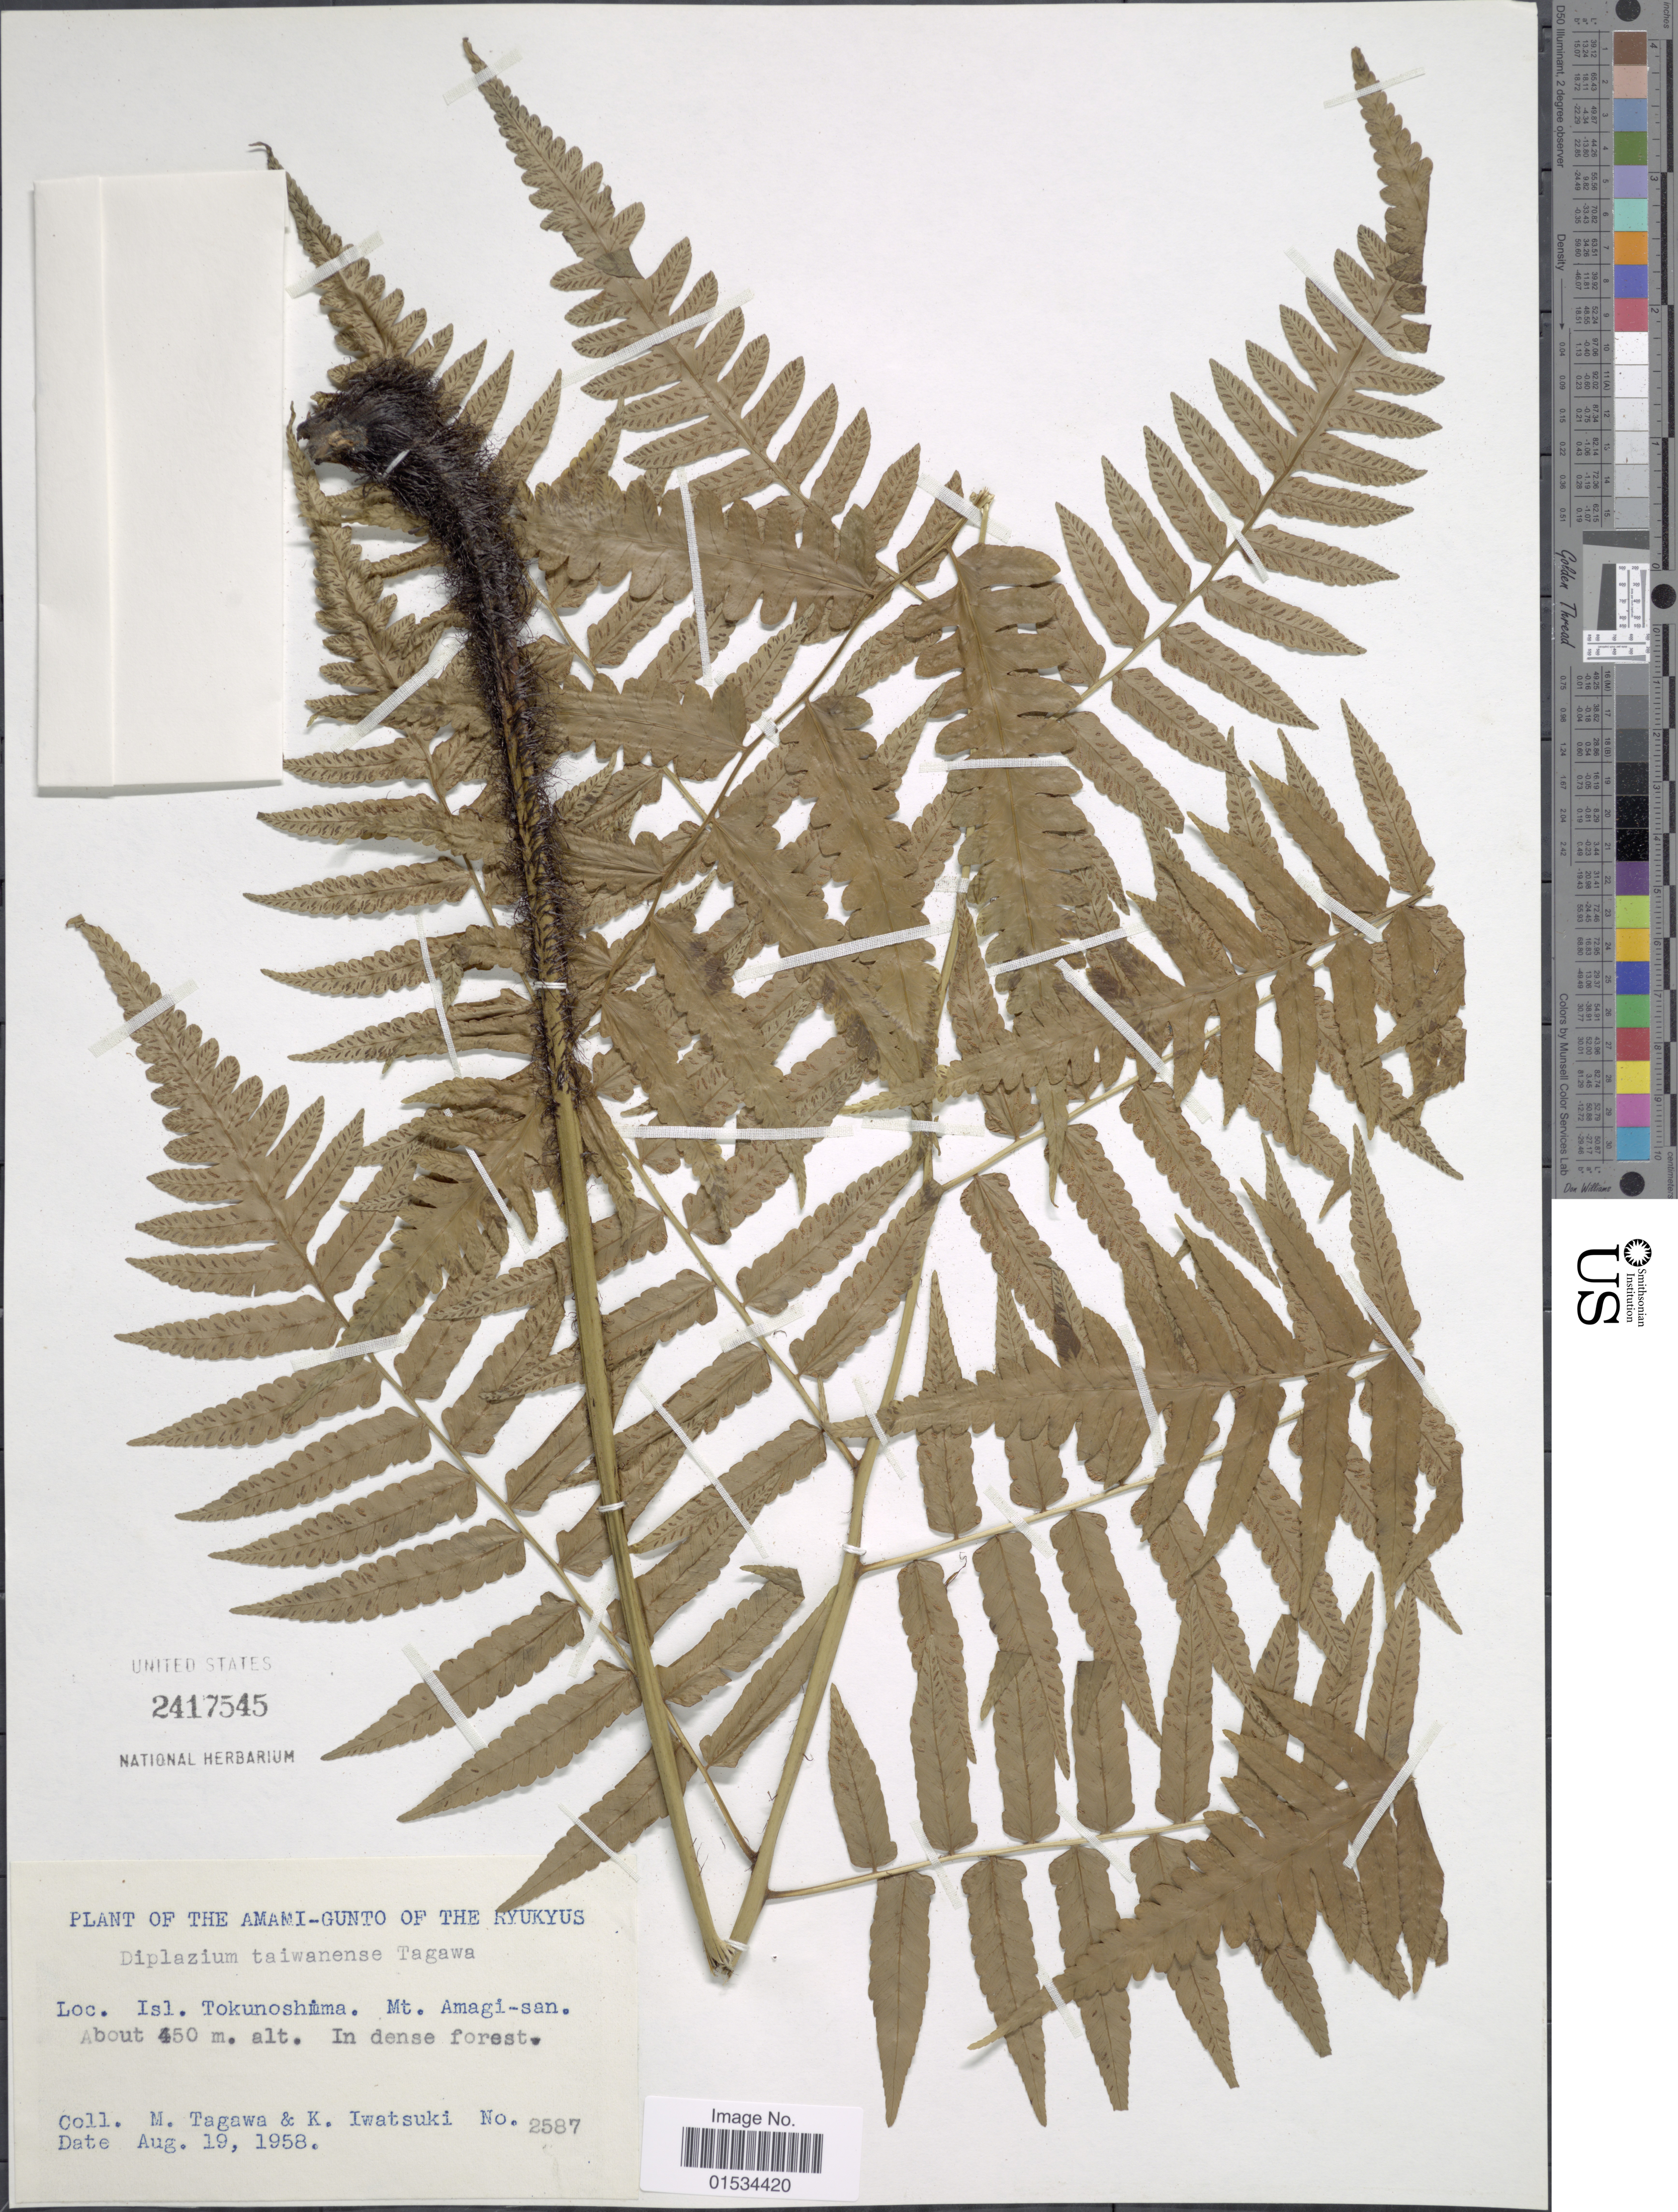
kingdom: Plantae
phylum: Tracheophyta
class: Polypodiopsida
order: Polypodiales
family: Athyriaceae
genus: Diplazium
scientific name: Diplazium taiwanense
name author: Tagawa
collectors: M. Tagawa & K. Iwatsuki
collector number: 2587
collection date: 1958-08-19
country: Japan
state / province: Okinawa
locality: The Amami-Gunto of the Ryukyus, Isl. Tokunoshima, Mt. Amagi-san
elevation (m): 450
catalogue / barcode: US 2417545